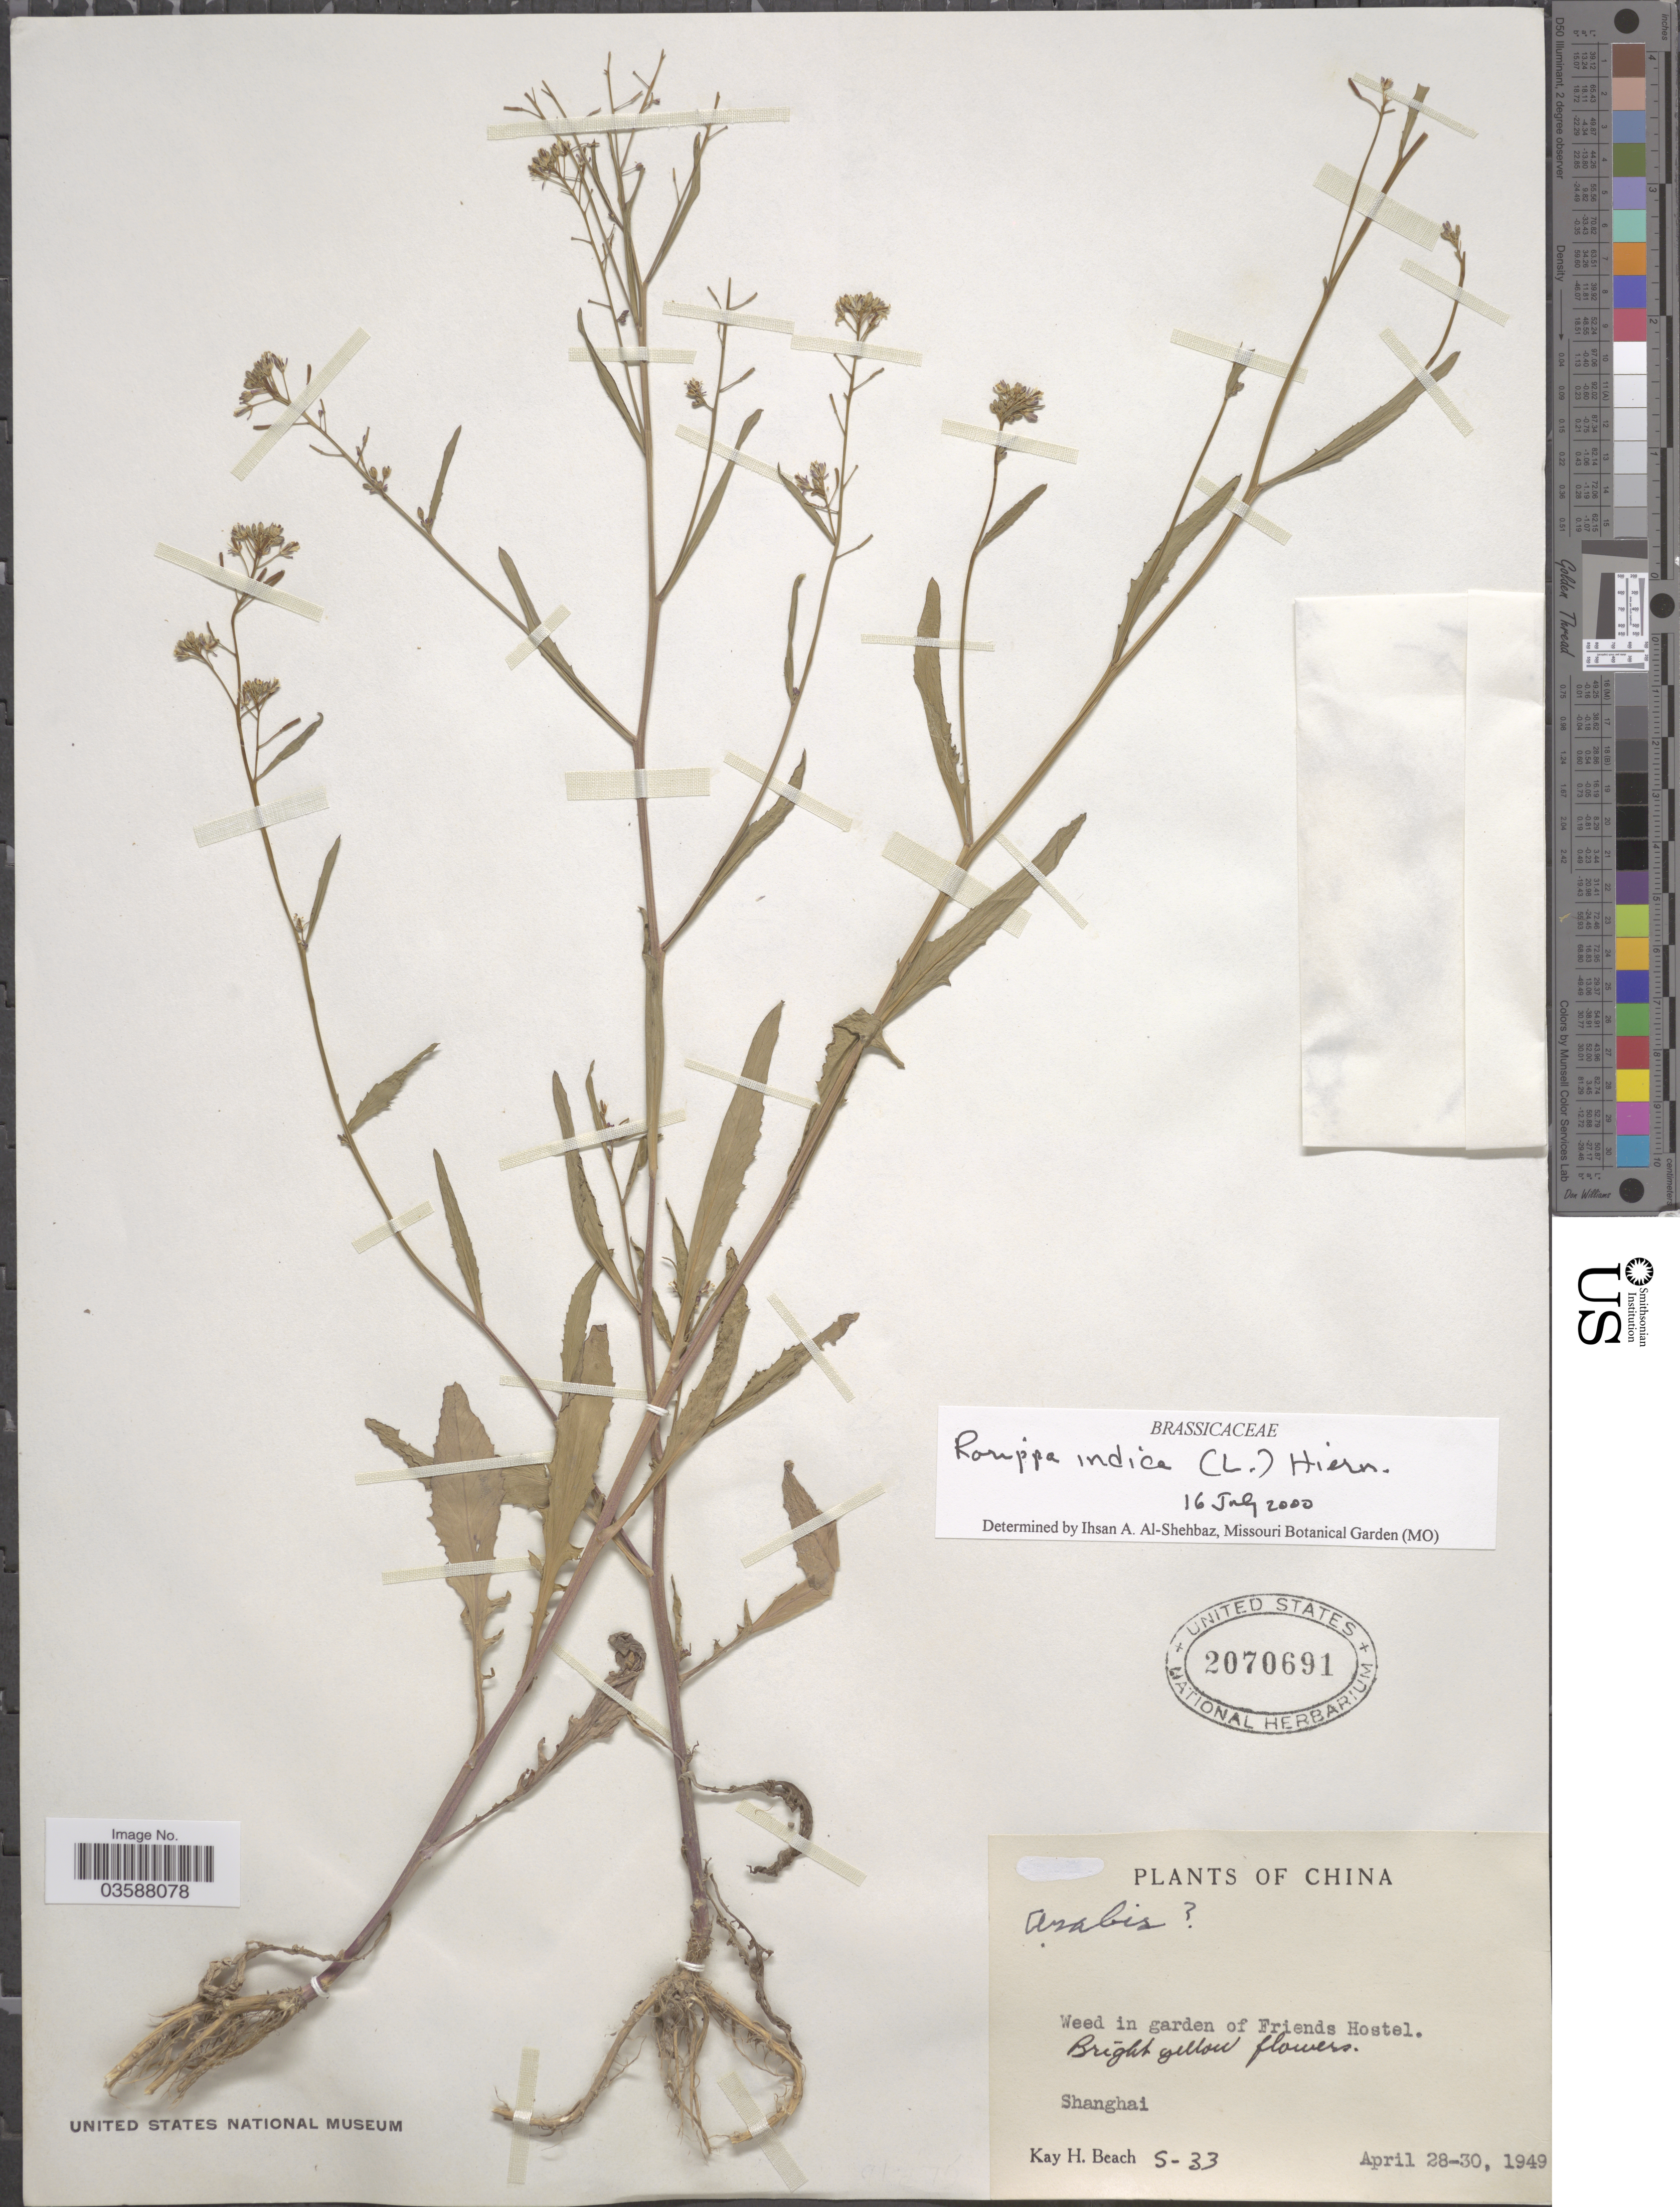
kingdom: Plantae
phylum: Tracheophyta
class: Magnoliopsida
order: Brassicales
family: Brassicaceae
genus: Rorippa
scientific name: Rorippa indica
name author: (L.) Hiern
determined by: Al-Shehbaz, I. A., (MO), Missouri Botanical Garden (UNITED STATES)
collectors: K. H. Beach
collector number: S-33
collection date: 1949-04-28/1949-04-30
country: China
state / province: Shanghai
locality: Garden of Friends Hostel. Shanghai.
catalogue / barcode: US 2070691